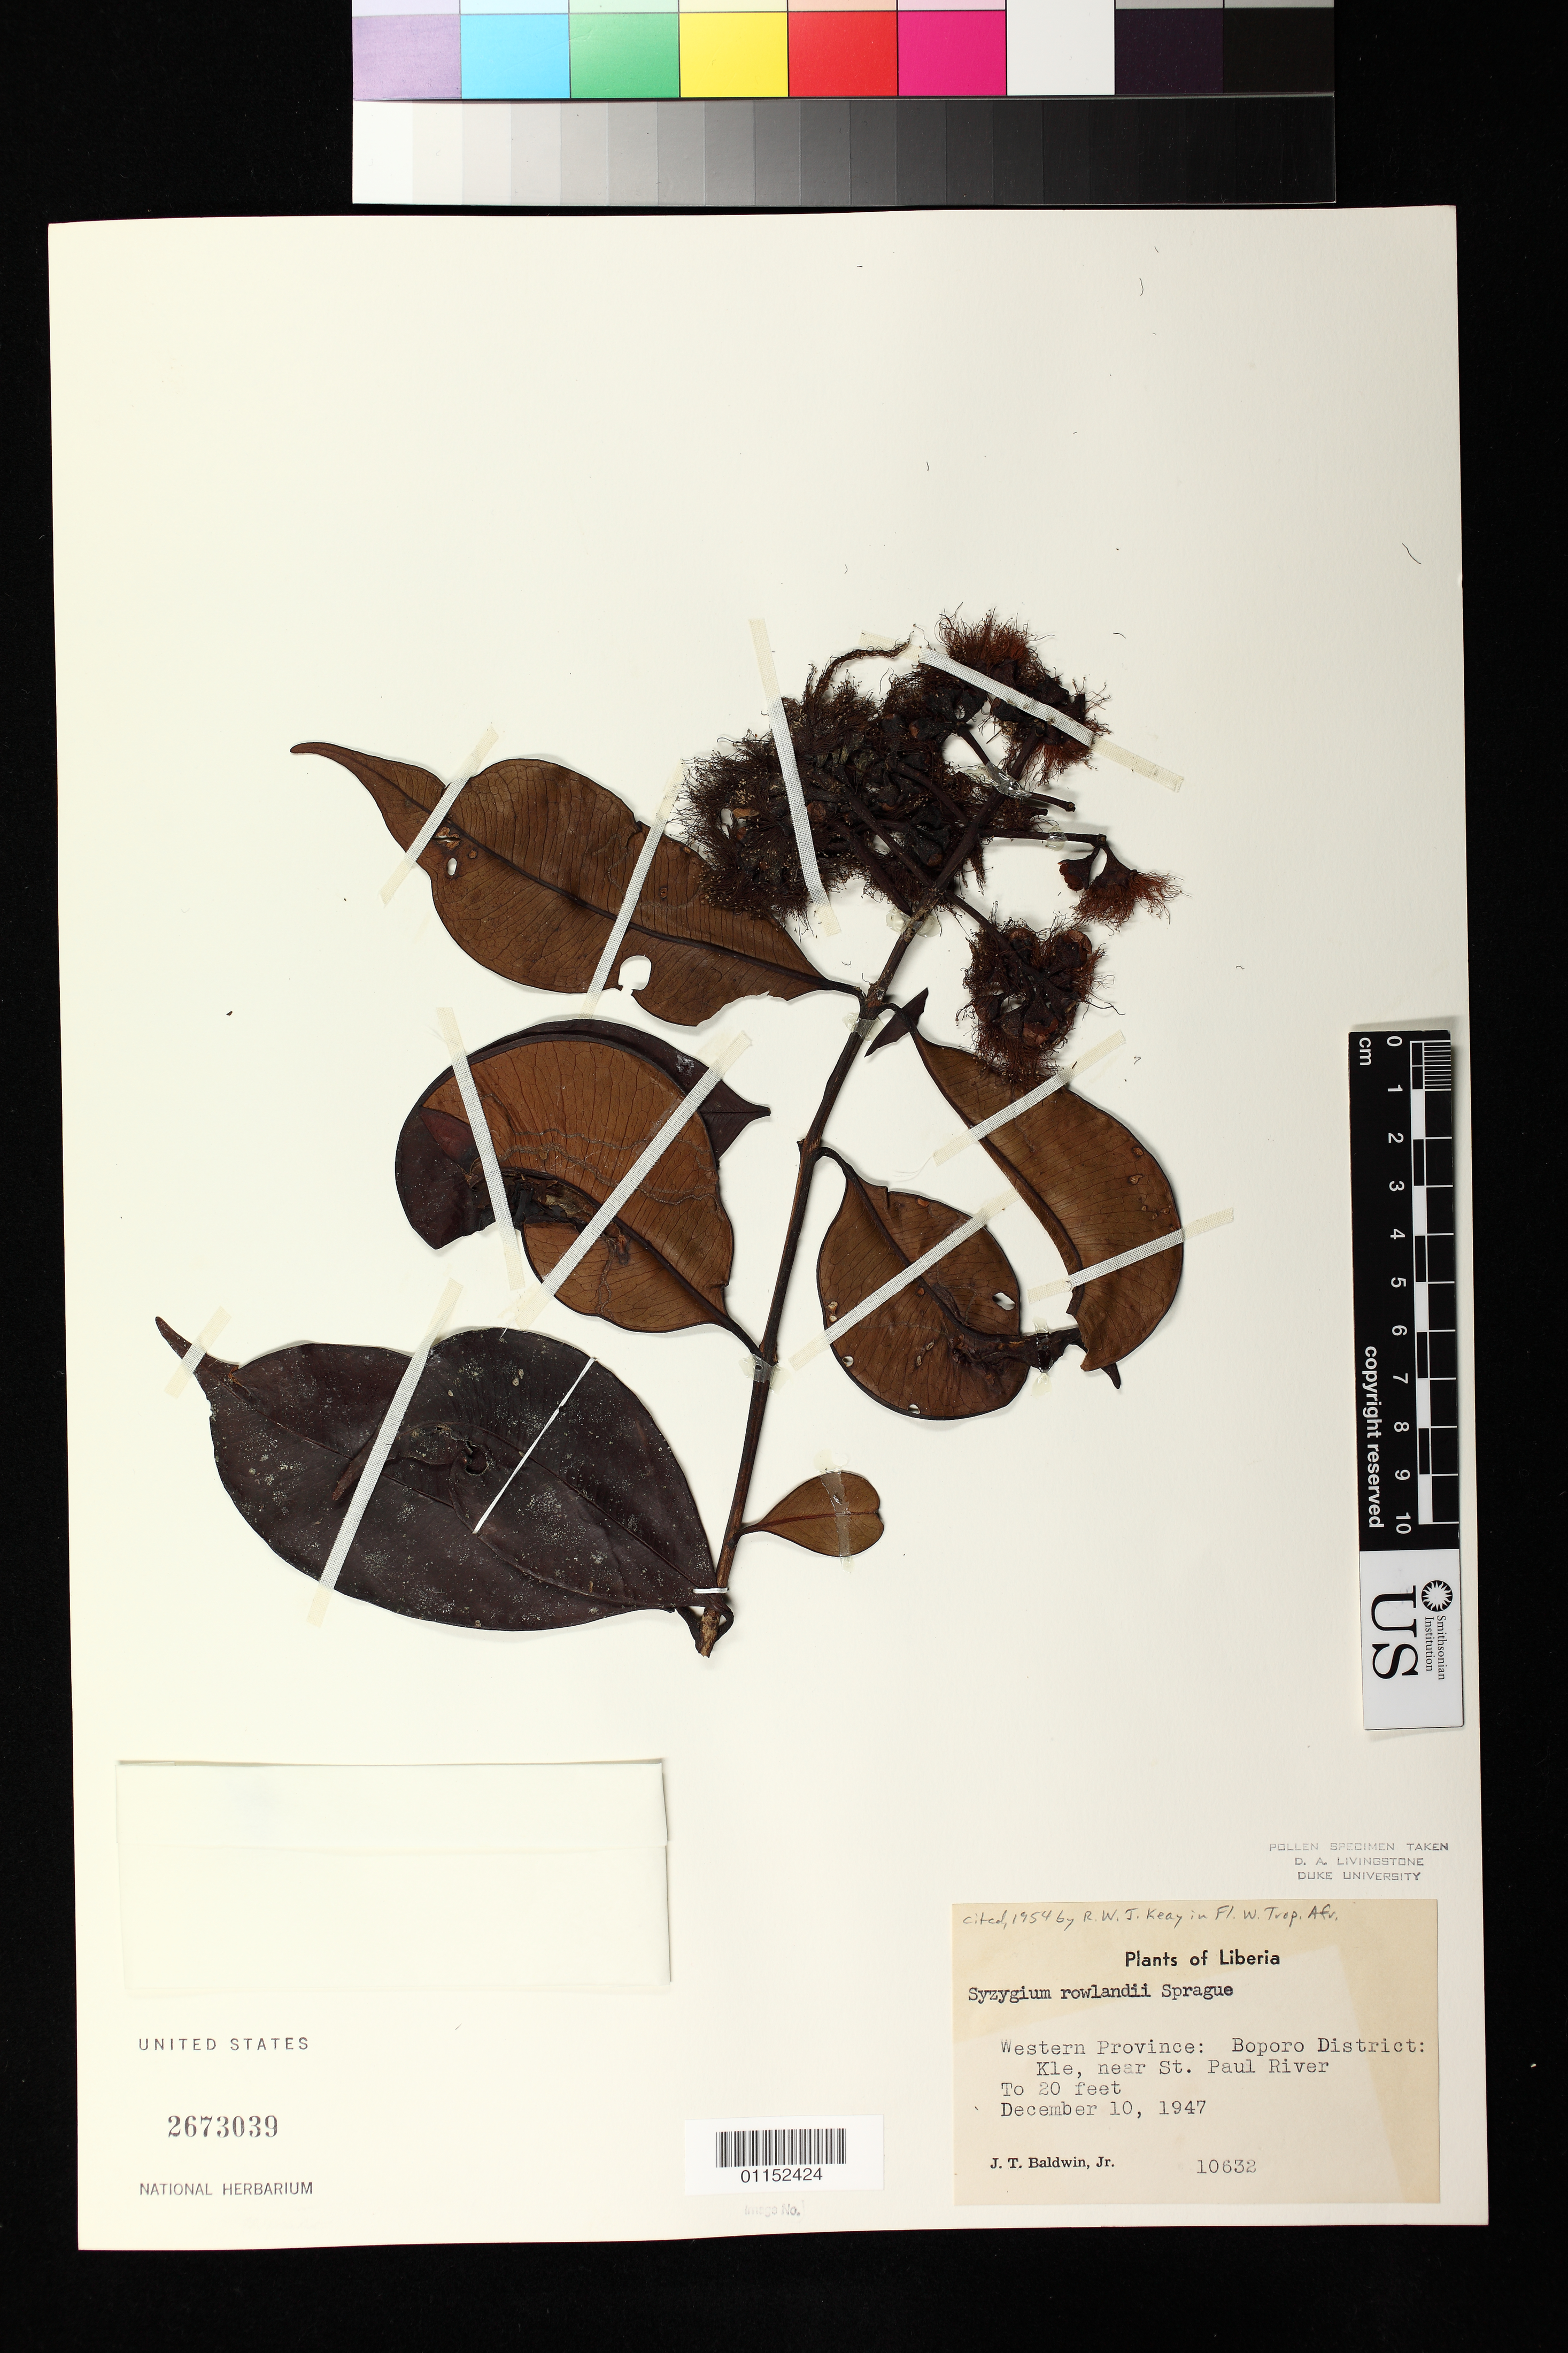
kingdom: Plantae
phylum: Tracheophyta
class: Magnoliopsida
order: Myrtales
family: Myrtaceae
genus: Syzygium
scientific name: Syzygium rowlandii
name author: Sprague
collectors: J. T. Baldwin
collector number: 10632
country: Liberia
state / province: Gbarpolu (?)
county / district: Bopolu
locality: Kle, near St. Paul River to 20 feet. Boporo.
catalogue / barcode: US 2673039